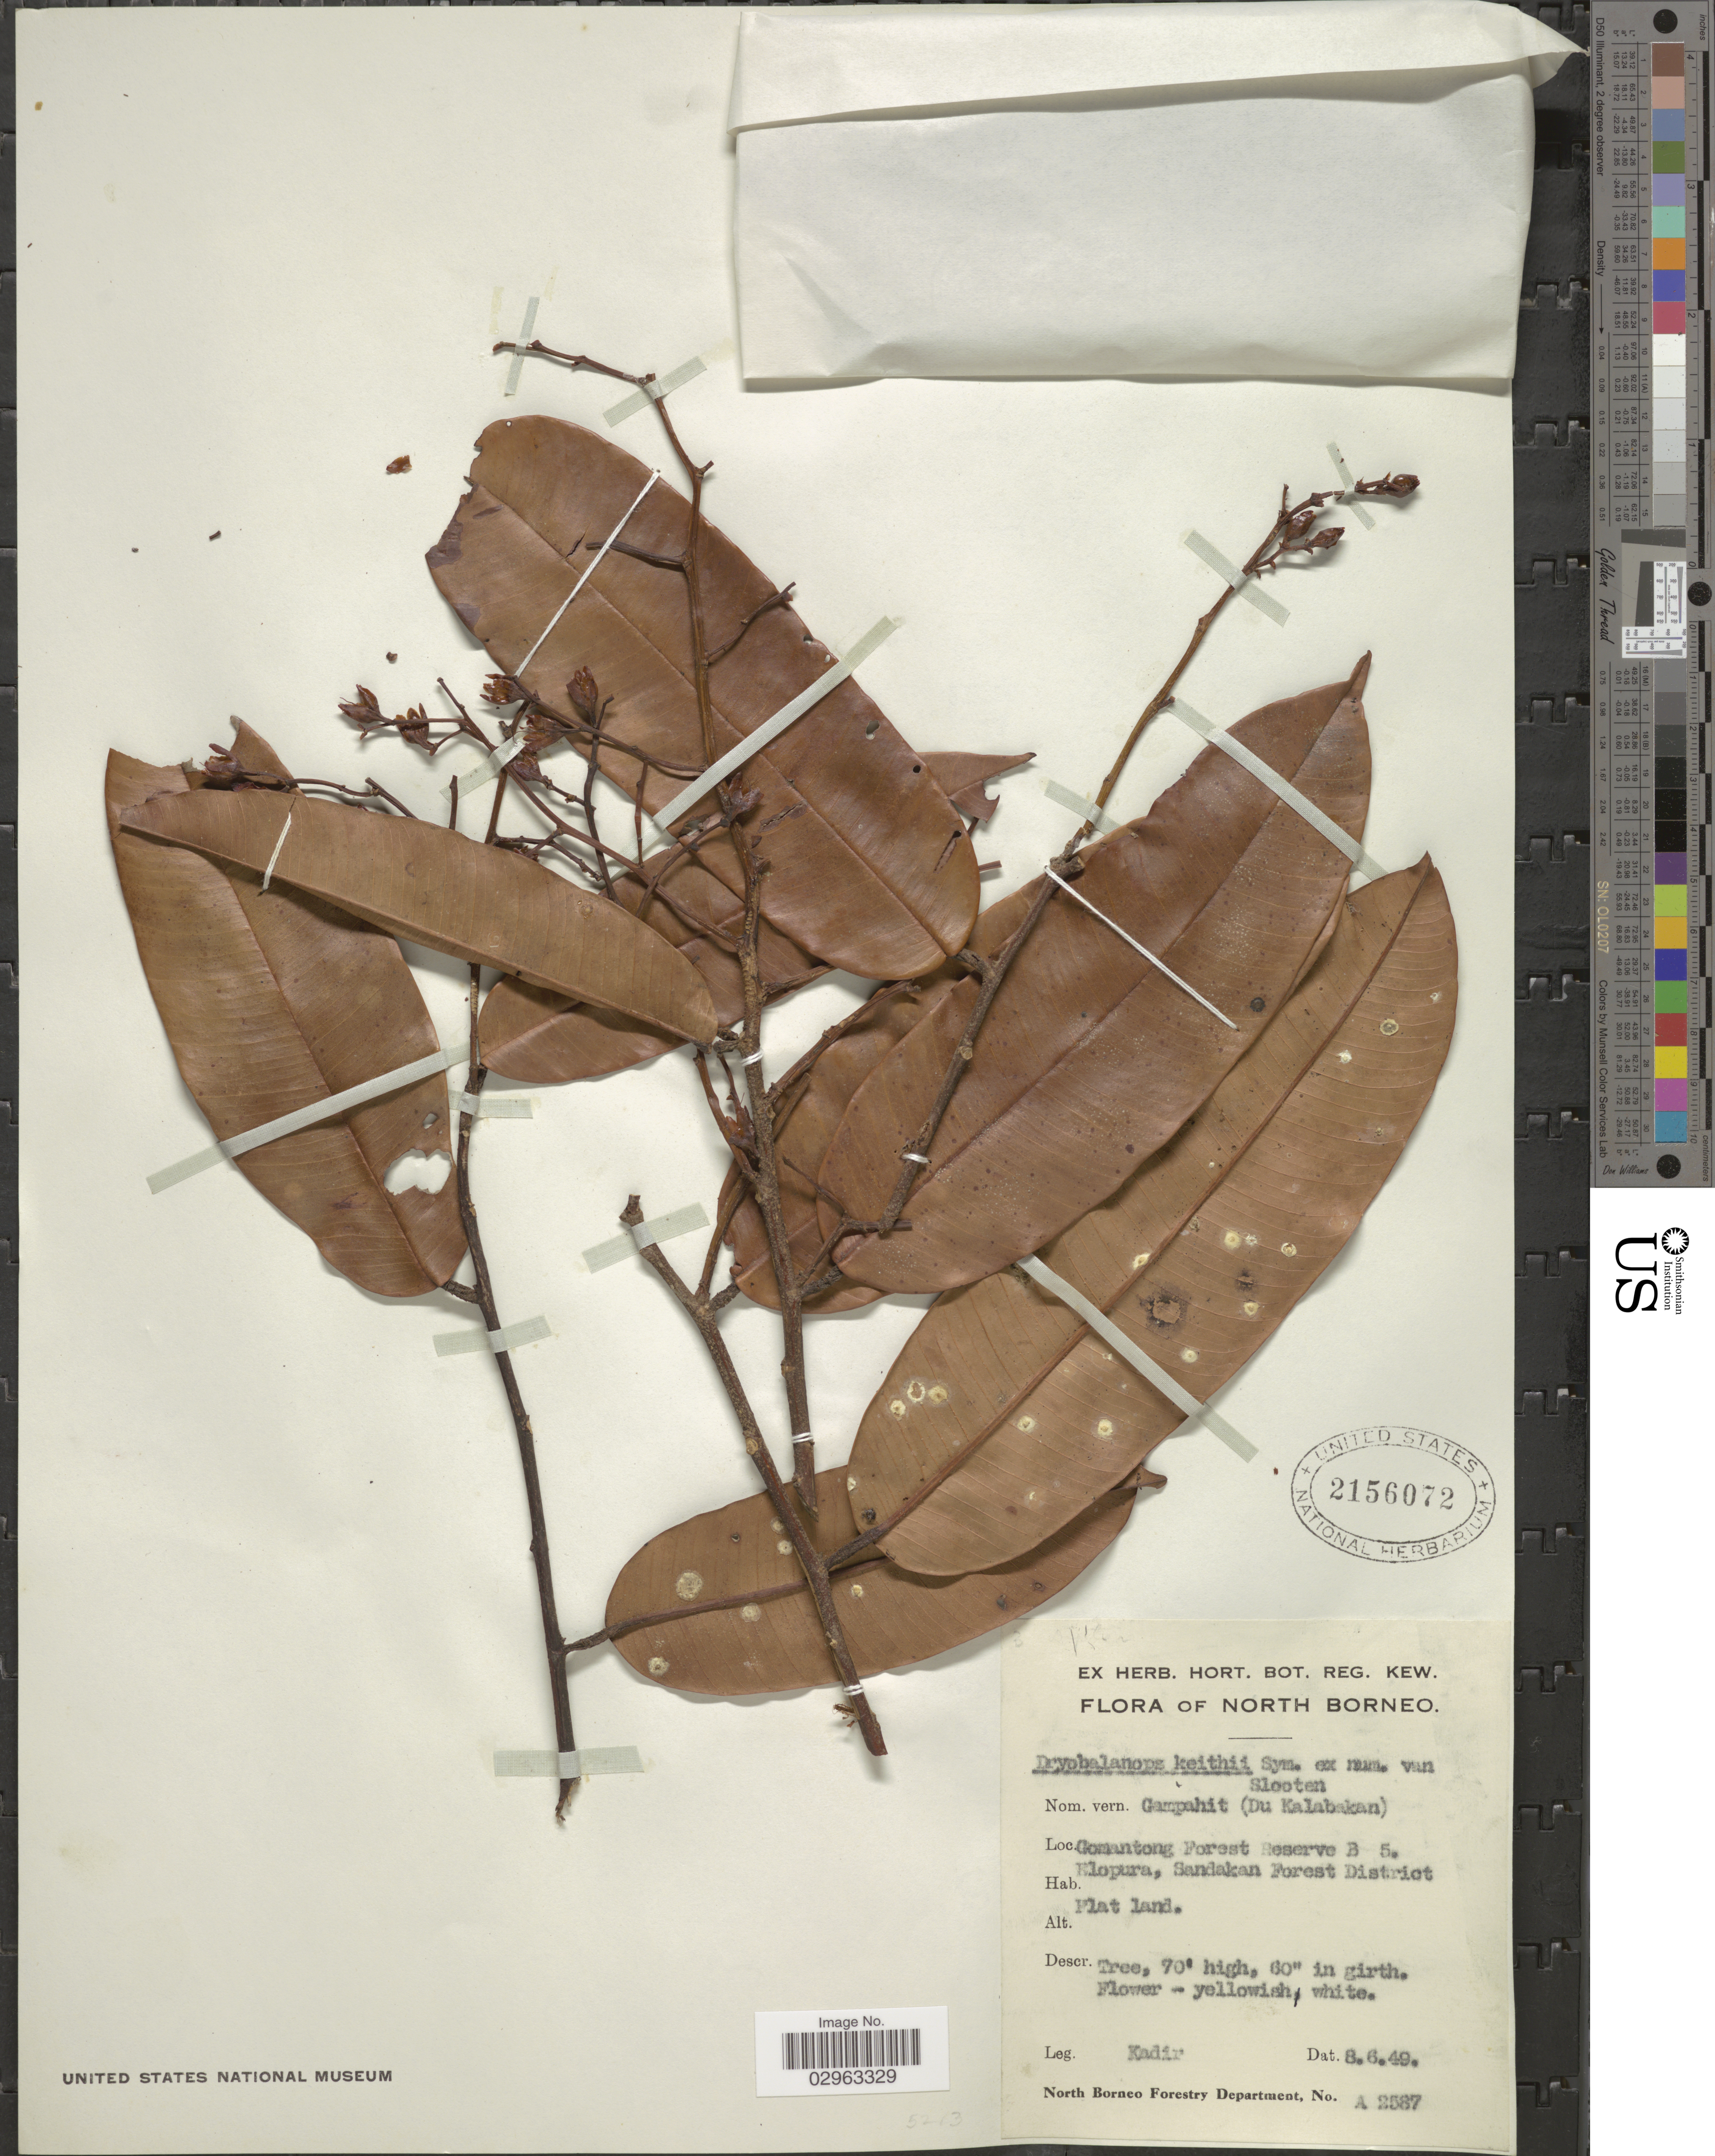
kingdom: Plantae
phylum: Tracheophyta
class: Magnoliopsida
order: Malvales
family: Dipterocarpaceae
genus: Dryobalanops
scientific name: Dryobalanops keithii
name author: Symington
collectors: -. Kadir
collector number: A2587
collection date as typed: Transcribed d/m/y: 8/6/49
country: Malaysia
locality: North Borneo, Gomantong Forest Reserve B5. Elopura, Sandakan Forest District.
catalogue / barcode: US 2156072